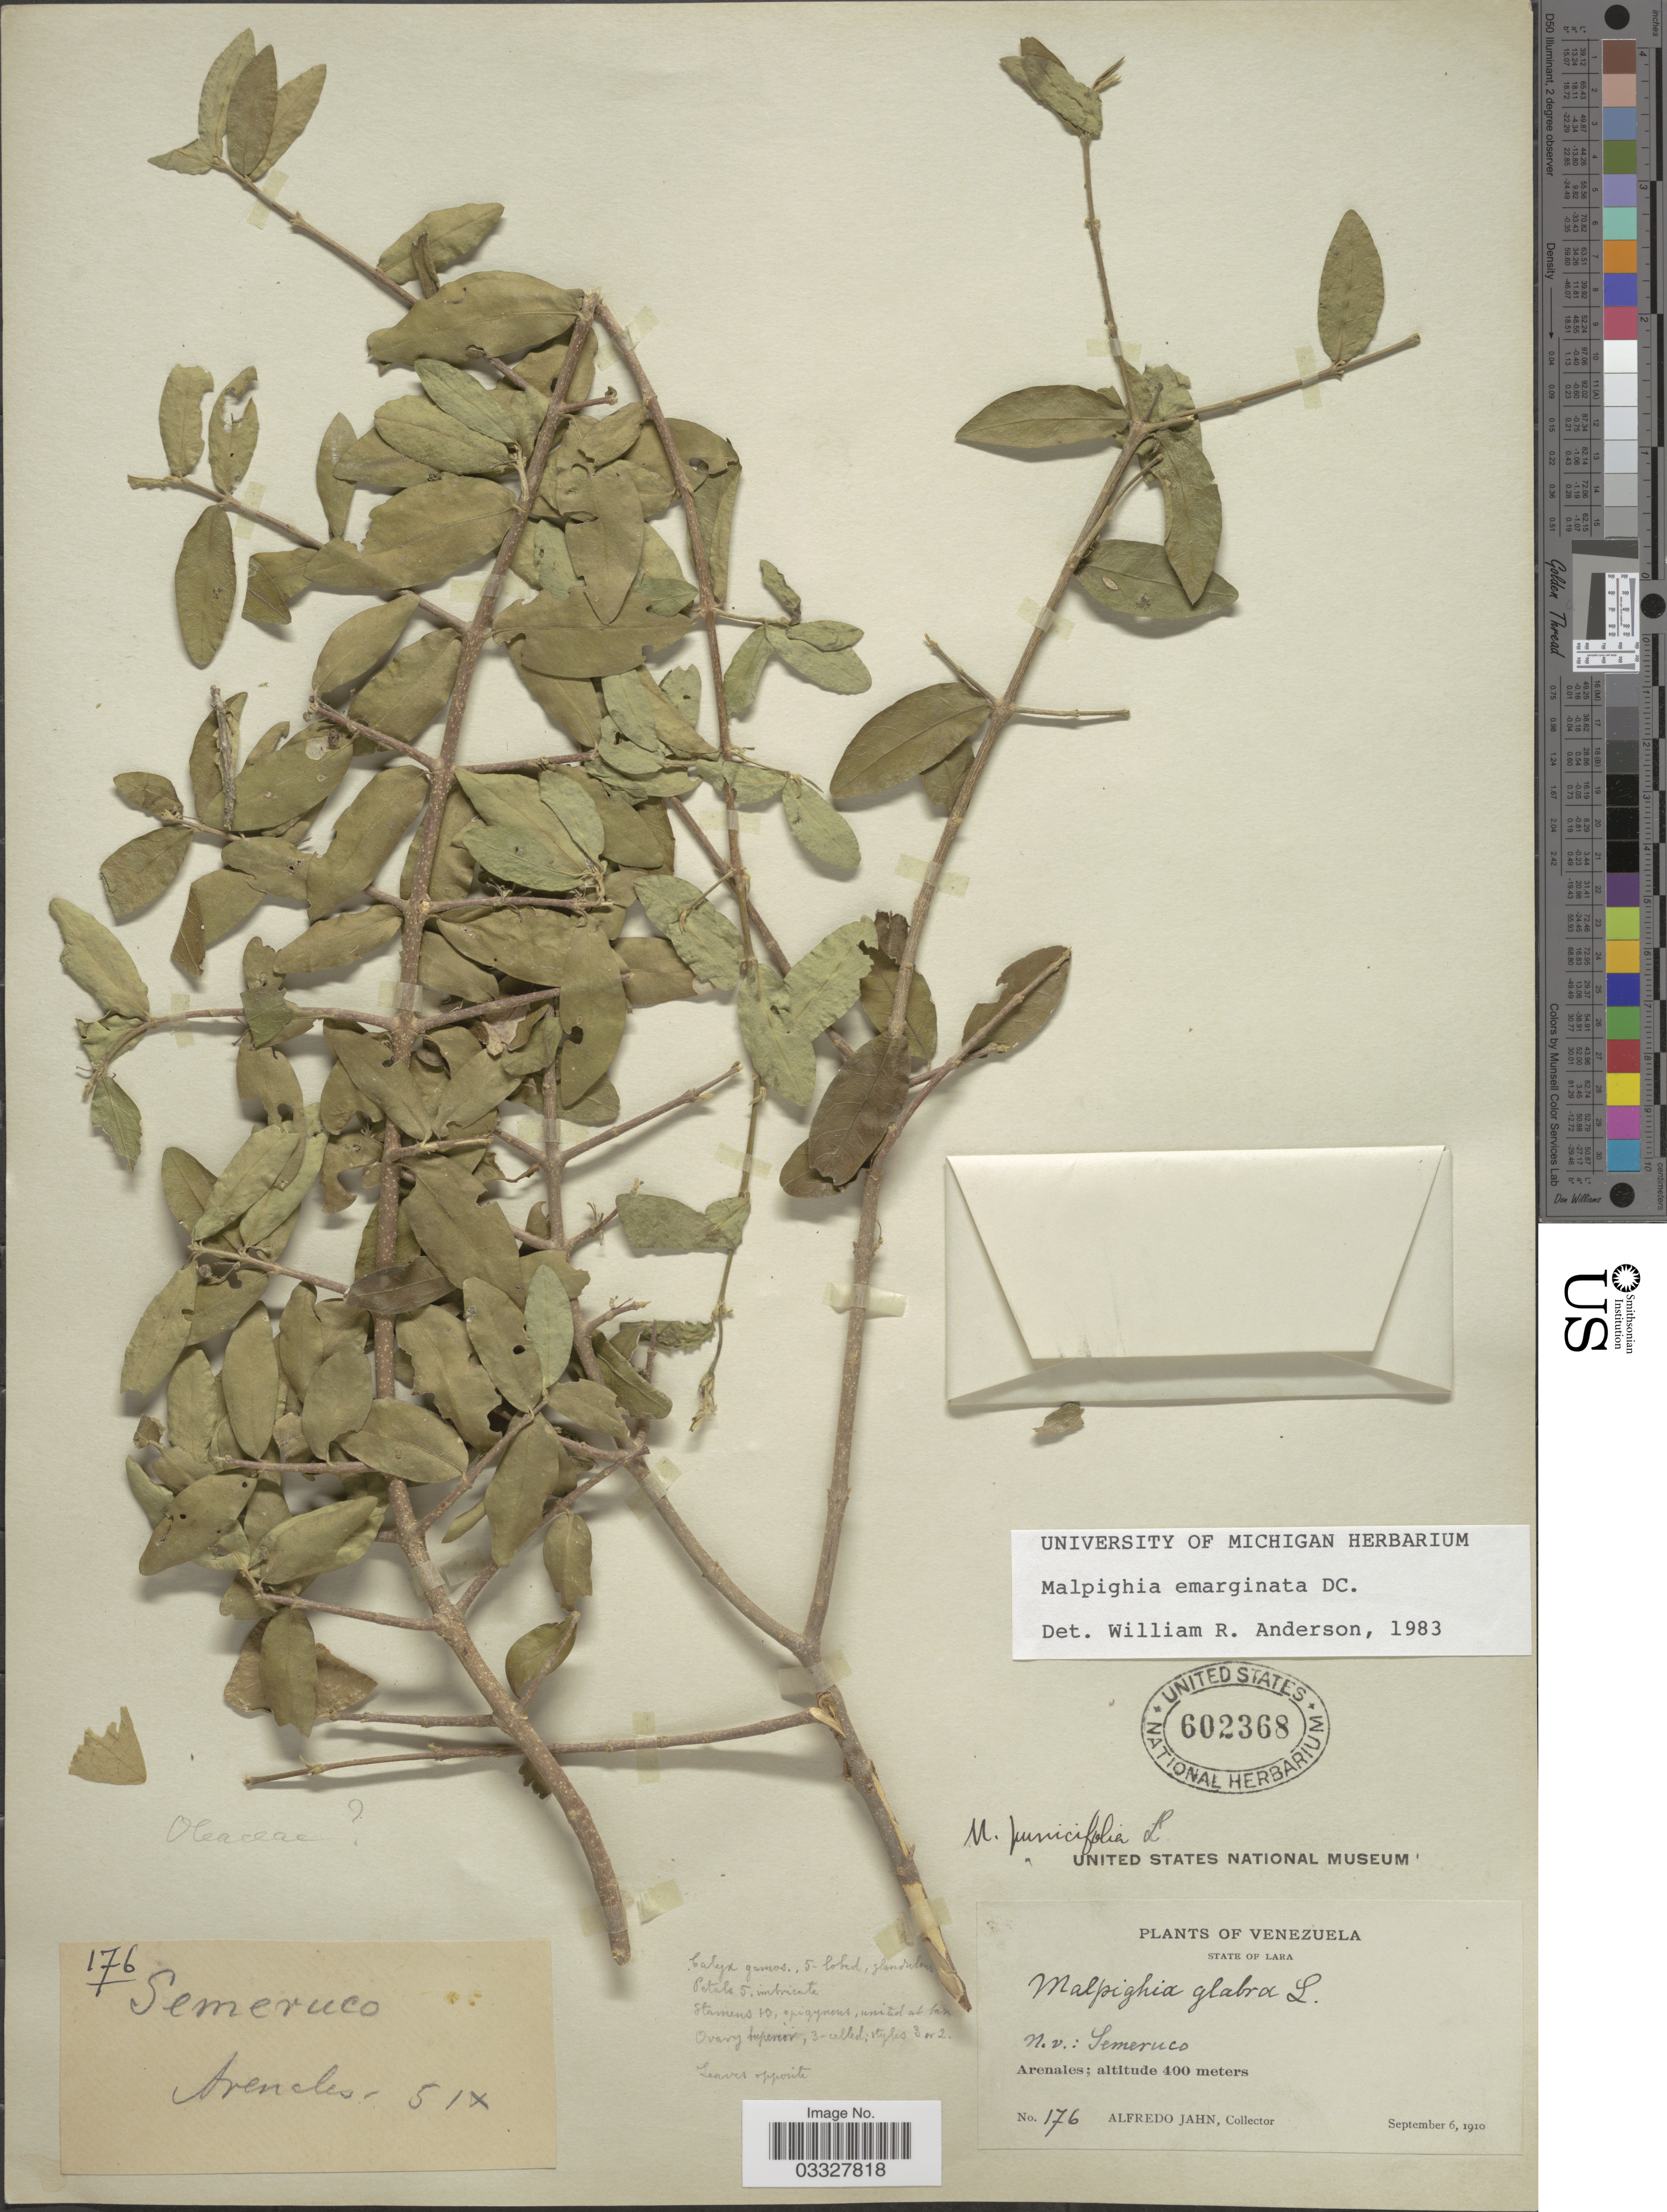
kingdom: Plantae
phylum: Tracheophyta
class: Magnoliopsida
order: Malpighiales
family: Malpighiaceae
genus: Malpighia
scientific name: Malpighia emarginata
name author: DC.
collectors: A. Jahn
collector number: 176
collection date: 1910-09-06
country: Venezuela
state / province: Lara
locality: Arenales.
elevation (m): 400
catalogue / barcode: US 602368